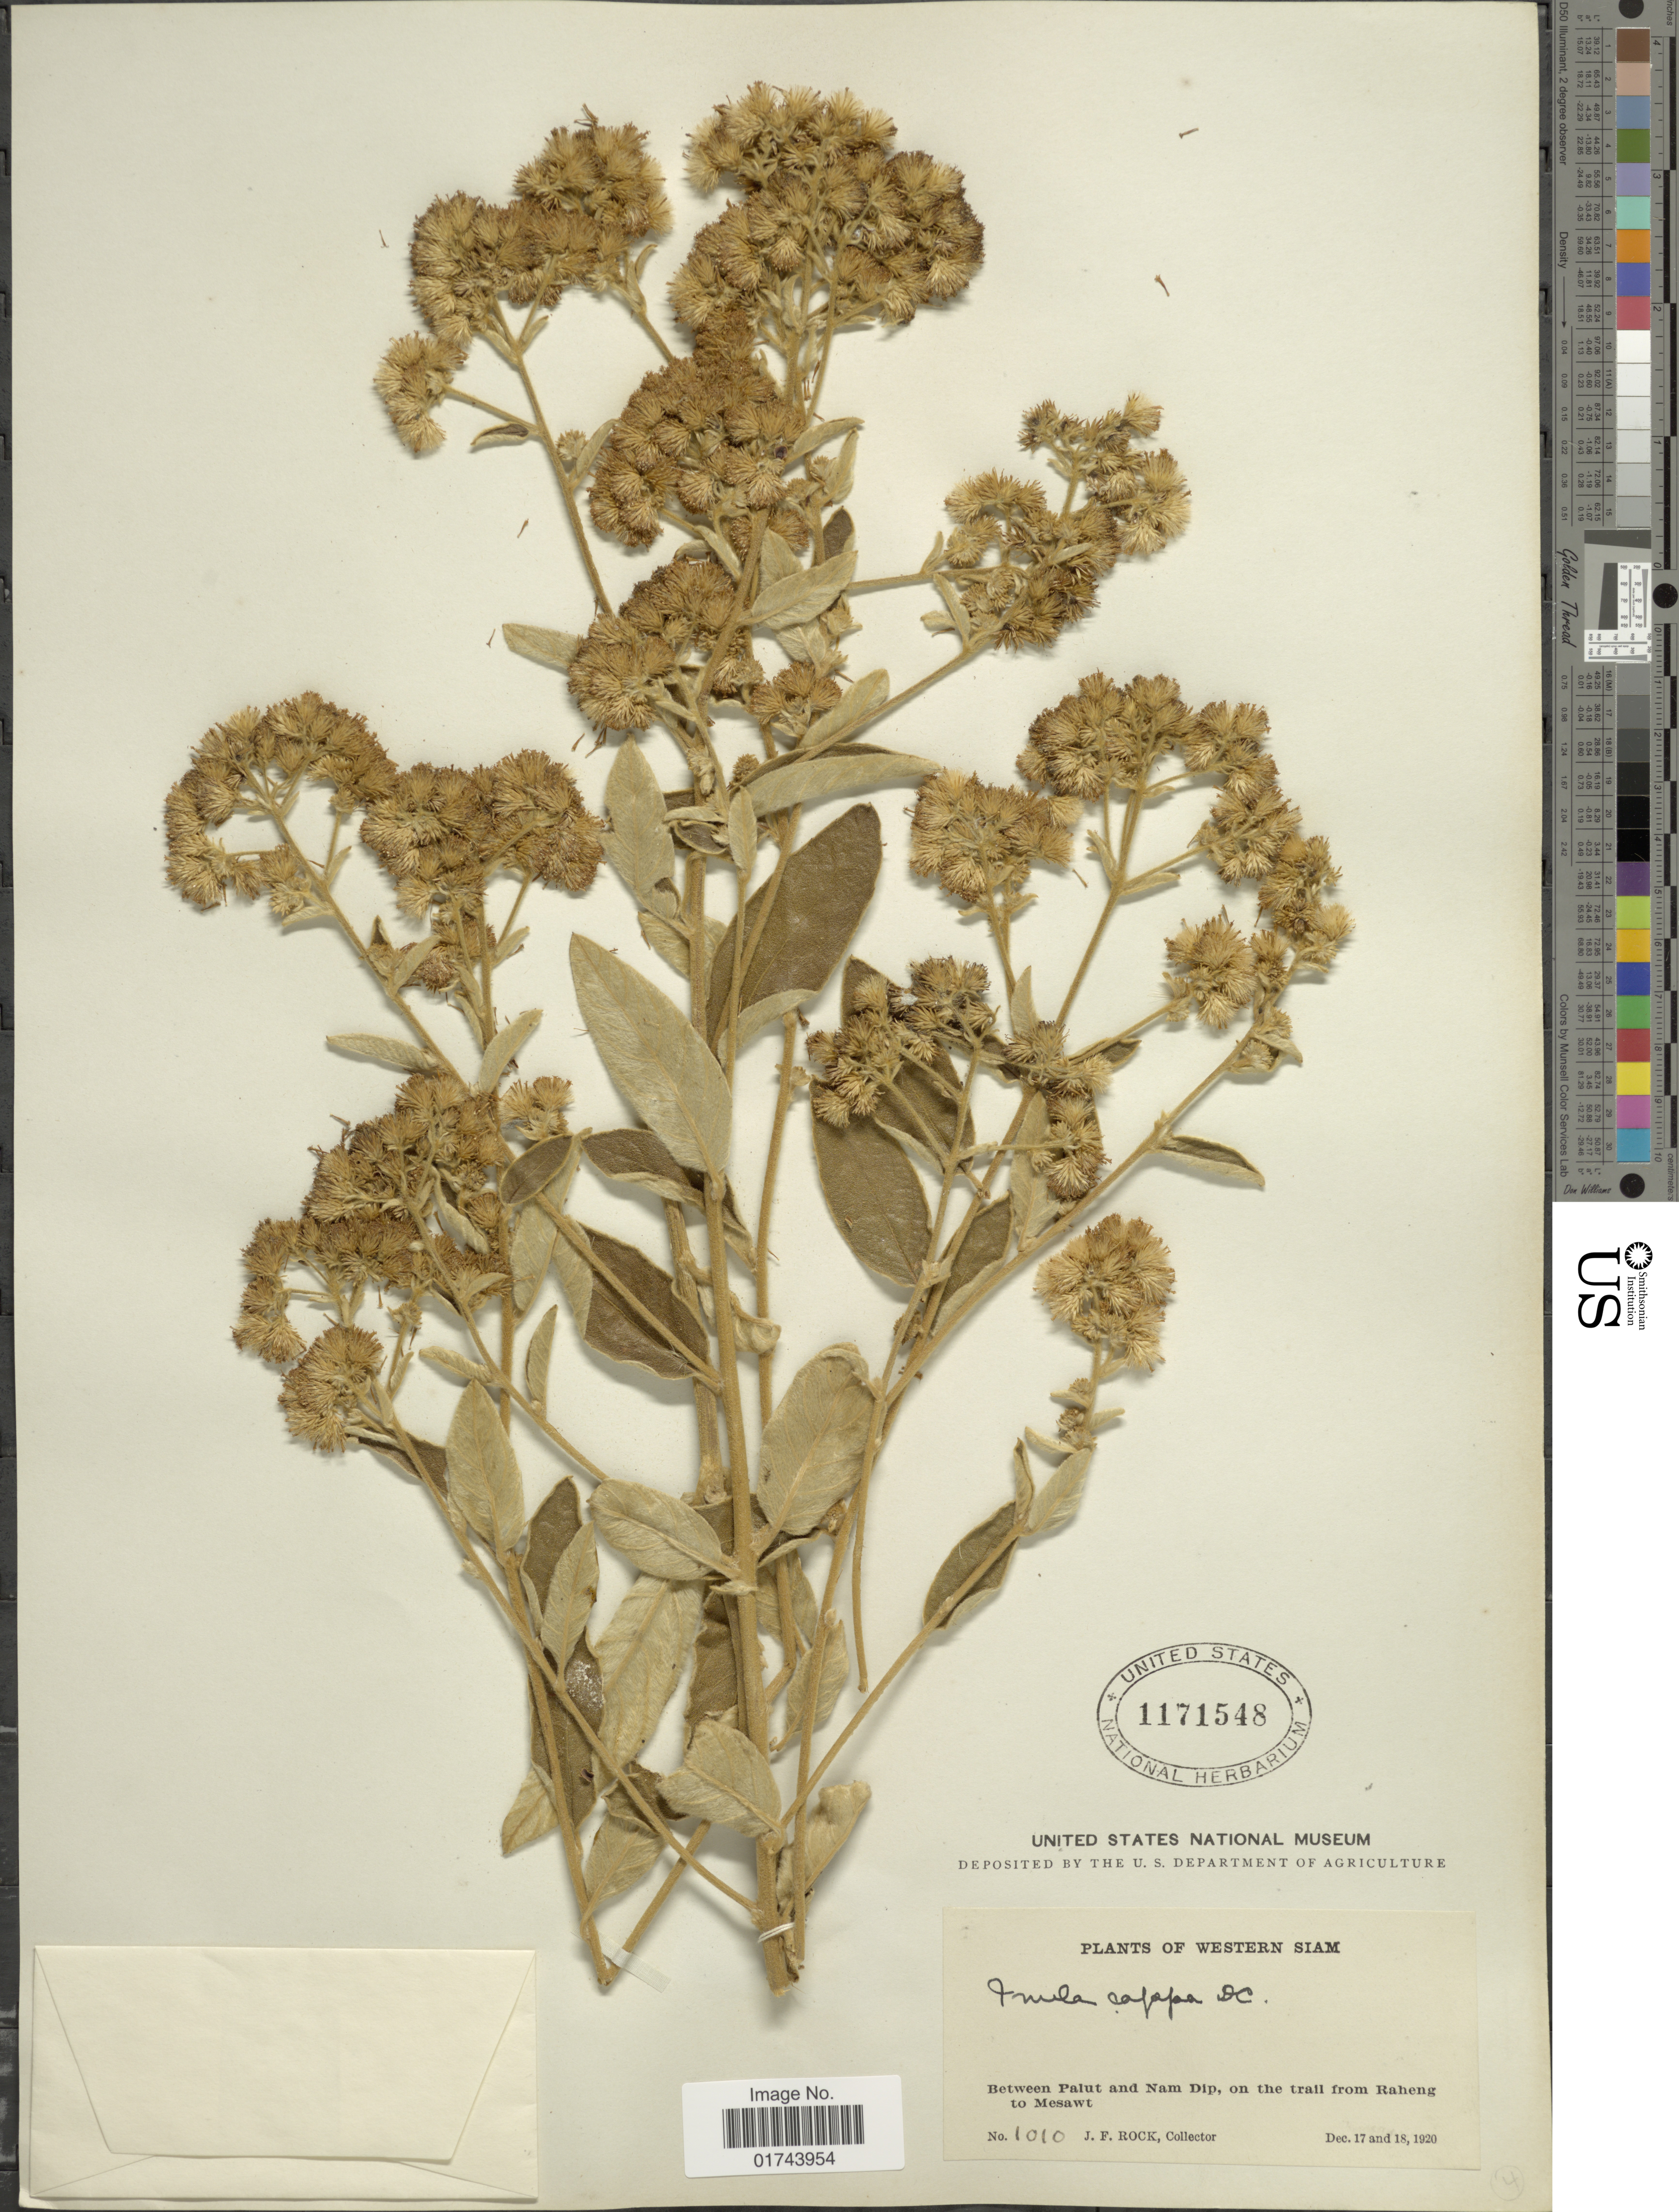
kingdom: Plantae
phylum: Tracheophyta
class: Magnoliopsida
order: Asterales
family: Asteraceae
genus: Inula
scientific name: Inula cappa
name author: (Buch.-Ham. ex D. Don) DC.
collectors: J. Rock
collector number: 1010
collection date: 1920-12-17/1920-12-18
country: Thailand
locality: Western Siam, between Palut and Nam Dip, on the trail from Raheng to Mesawt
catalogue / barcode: US 1171548